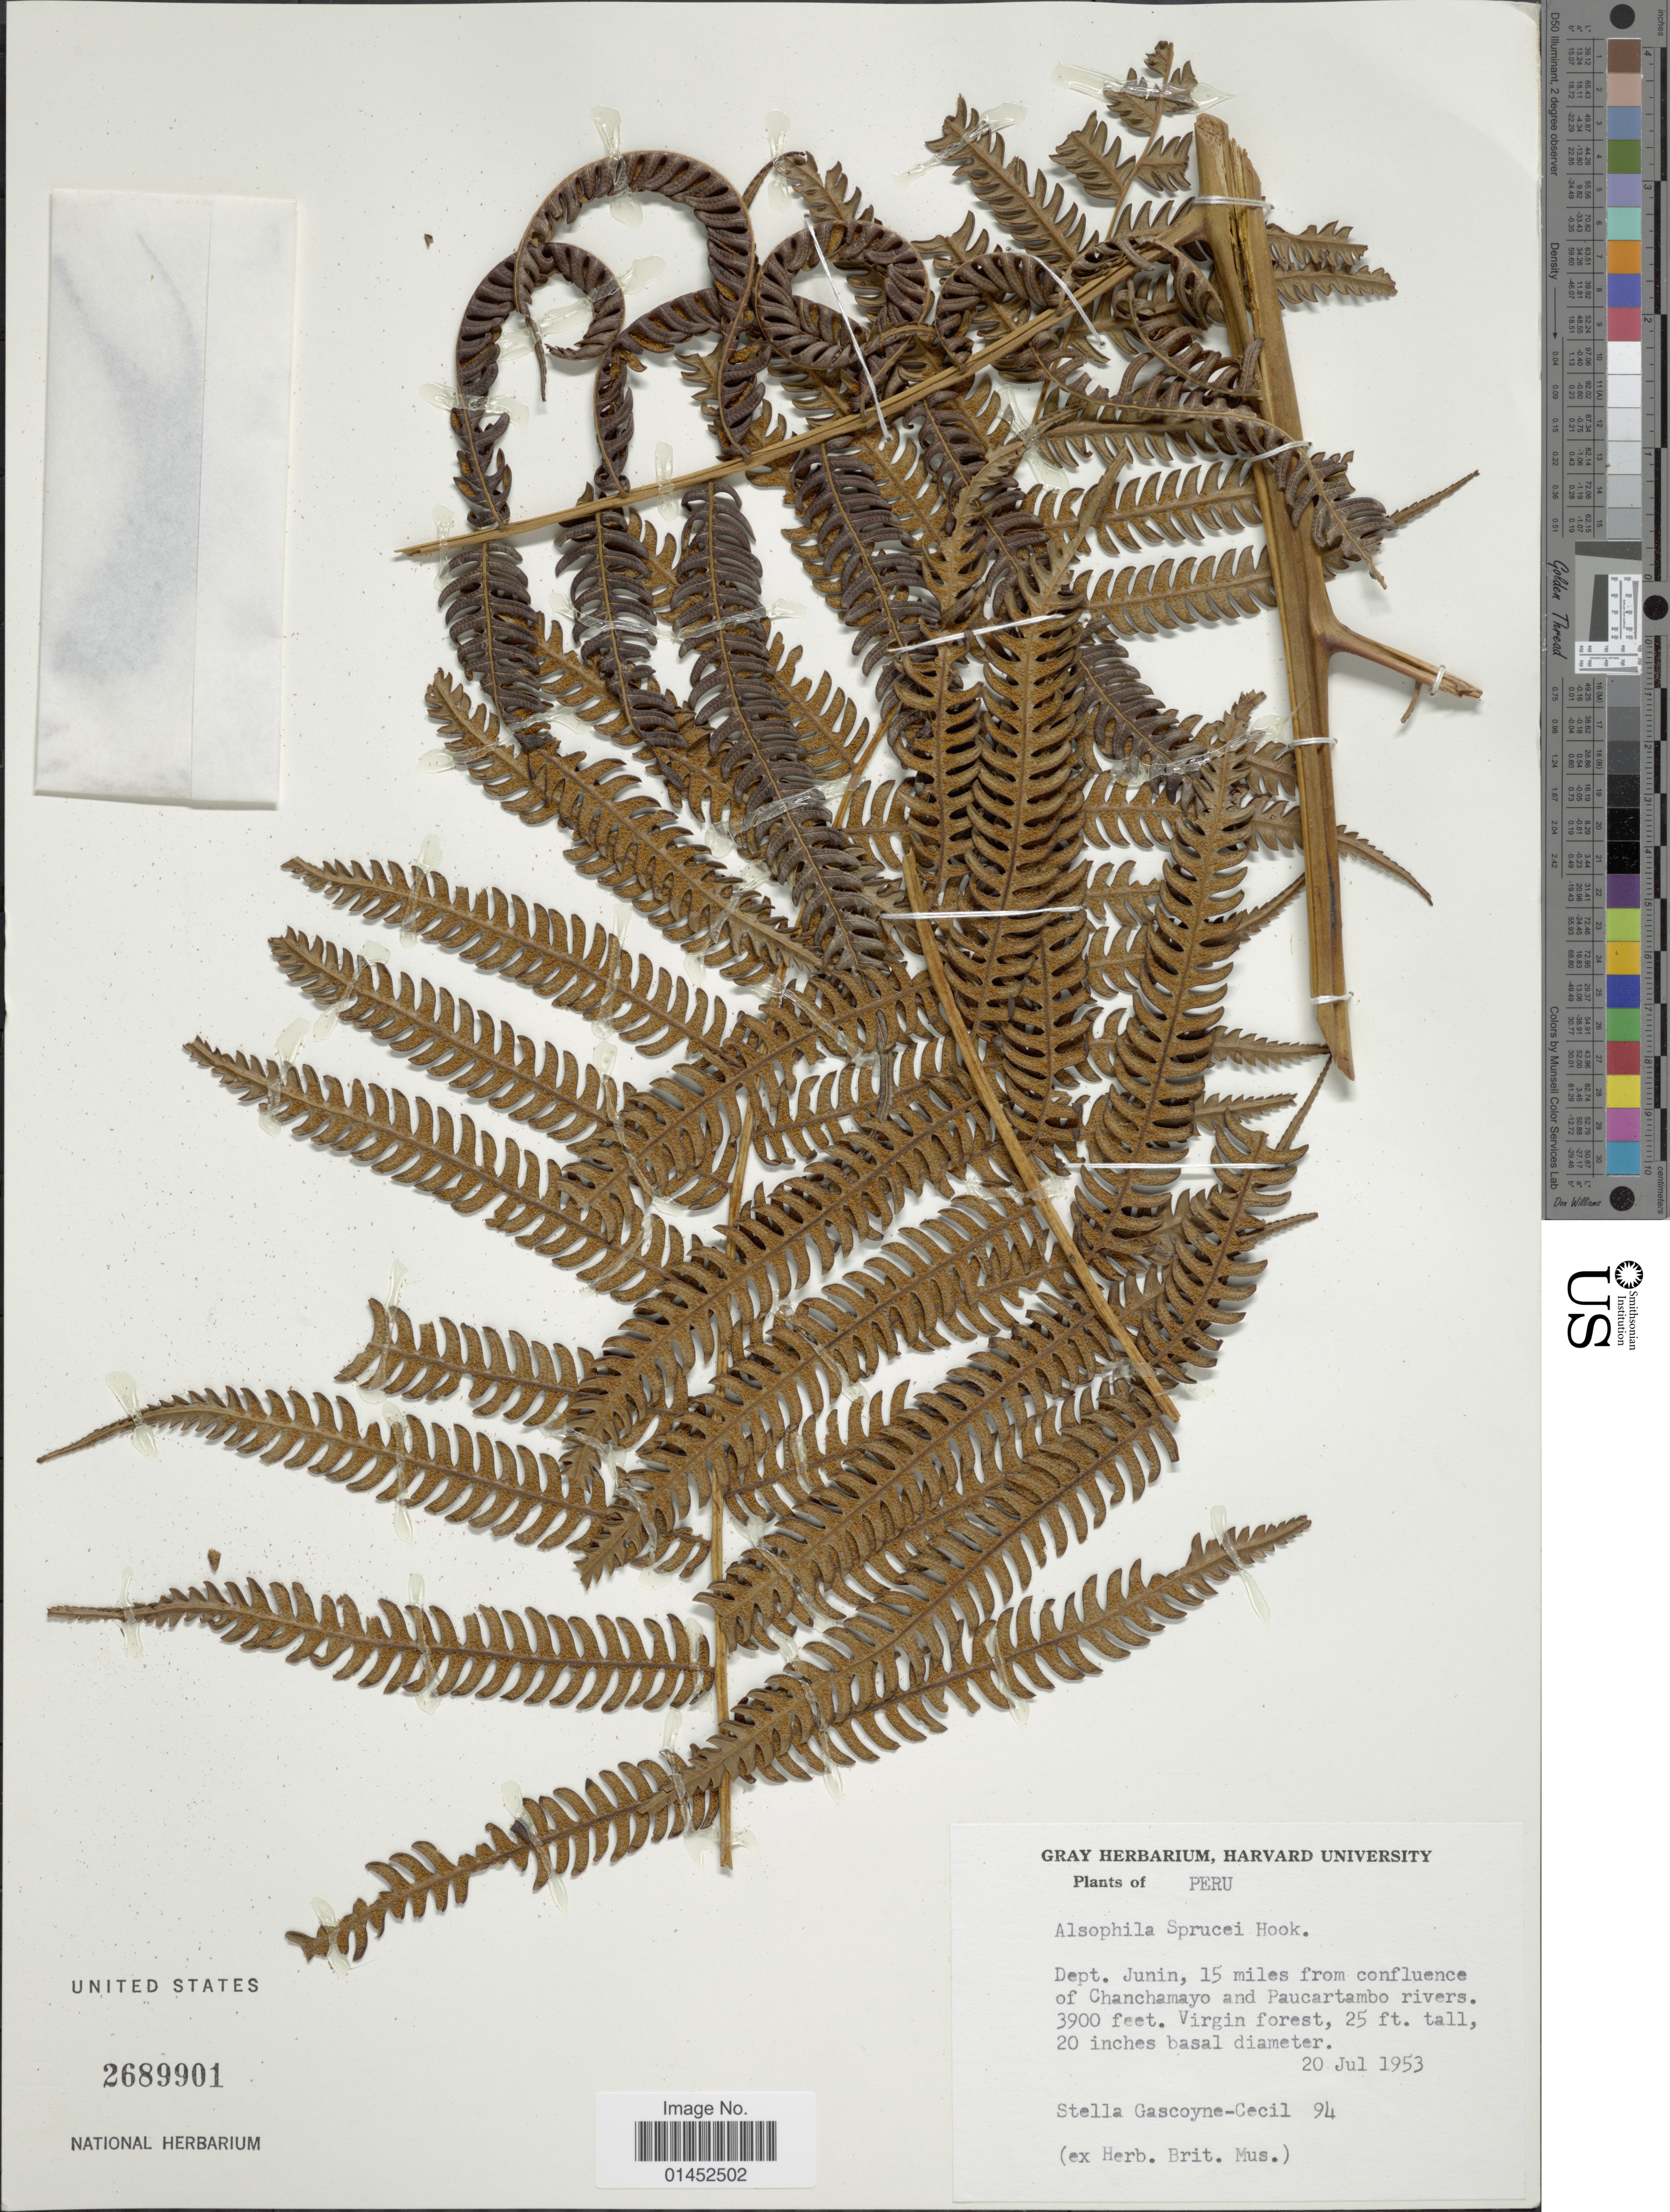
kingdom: Plantae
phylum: Tracheophyta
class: Polypodiopsida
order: Cyatheales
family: Cyatheaceae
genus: Cyathea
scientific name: Cyathea poeppigii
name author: (Hook.) Domin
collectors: S. Gascoyne-Cecil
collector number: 94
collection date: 1953-07-20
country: Peru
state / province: Junín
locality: Dept Junin, 15 miles from confluence of Chanchamayo and Paucartambo rivers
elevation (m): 1189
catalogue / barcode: US 2689901